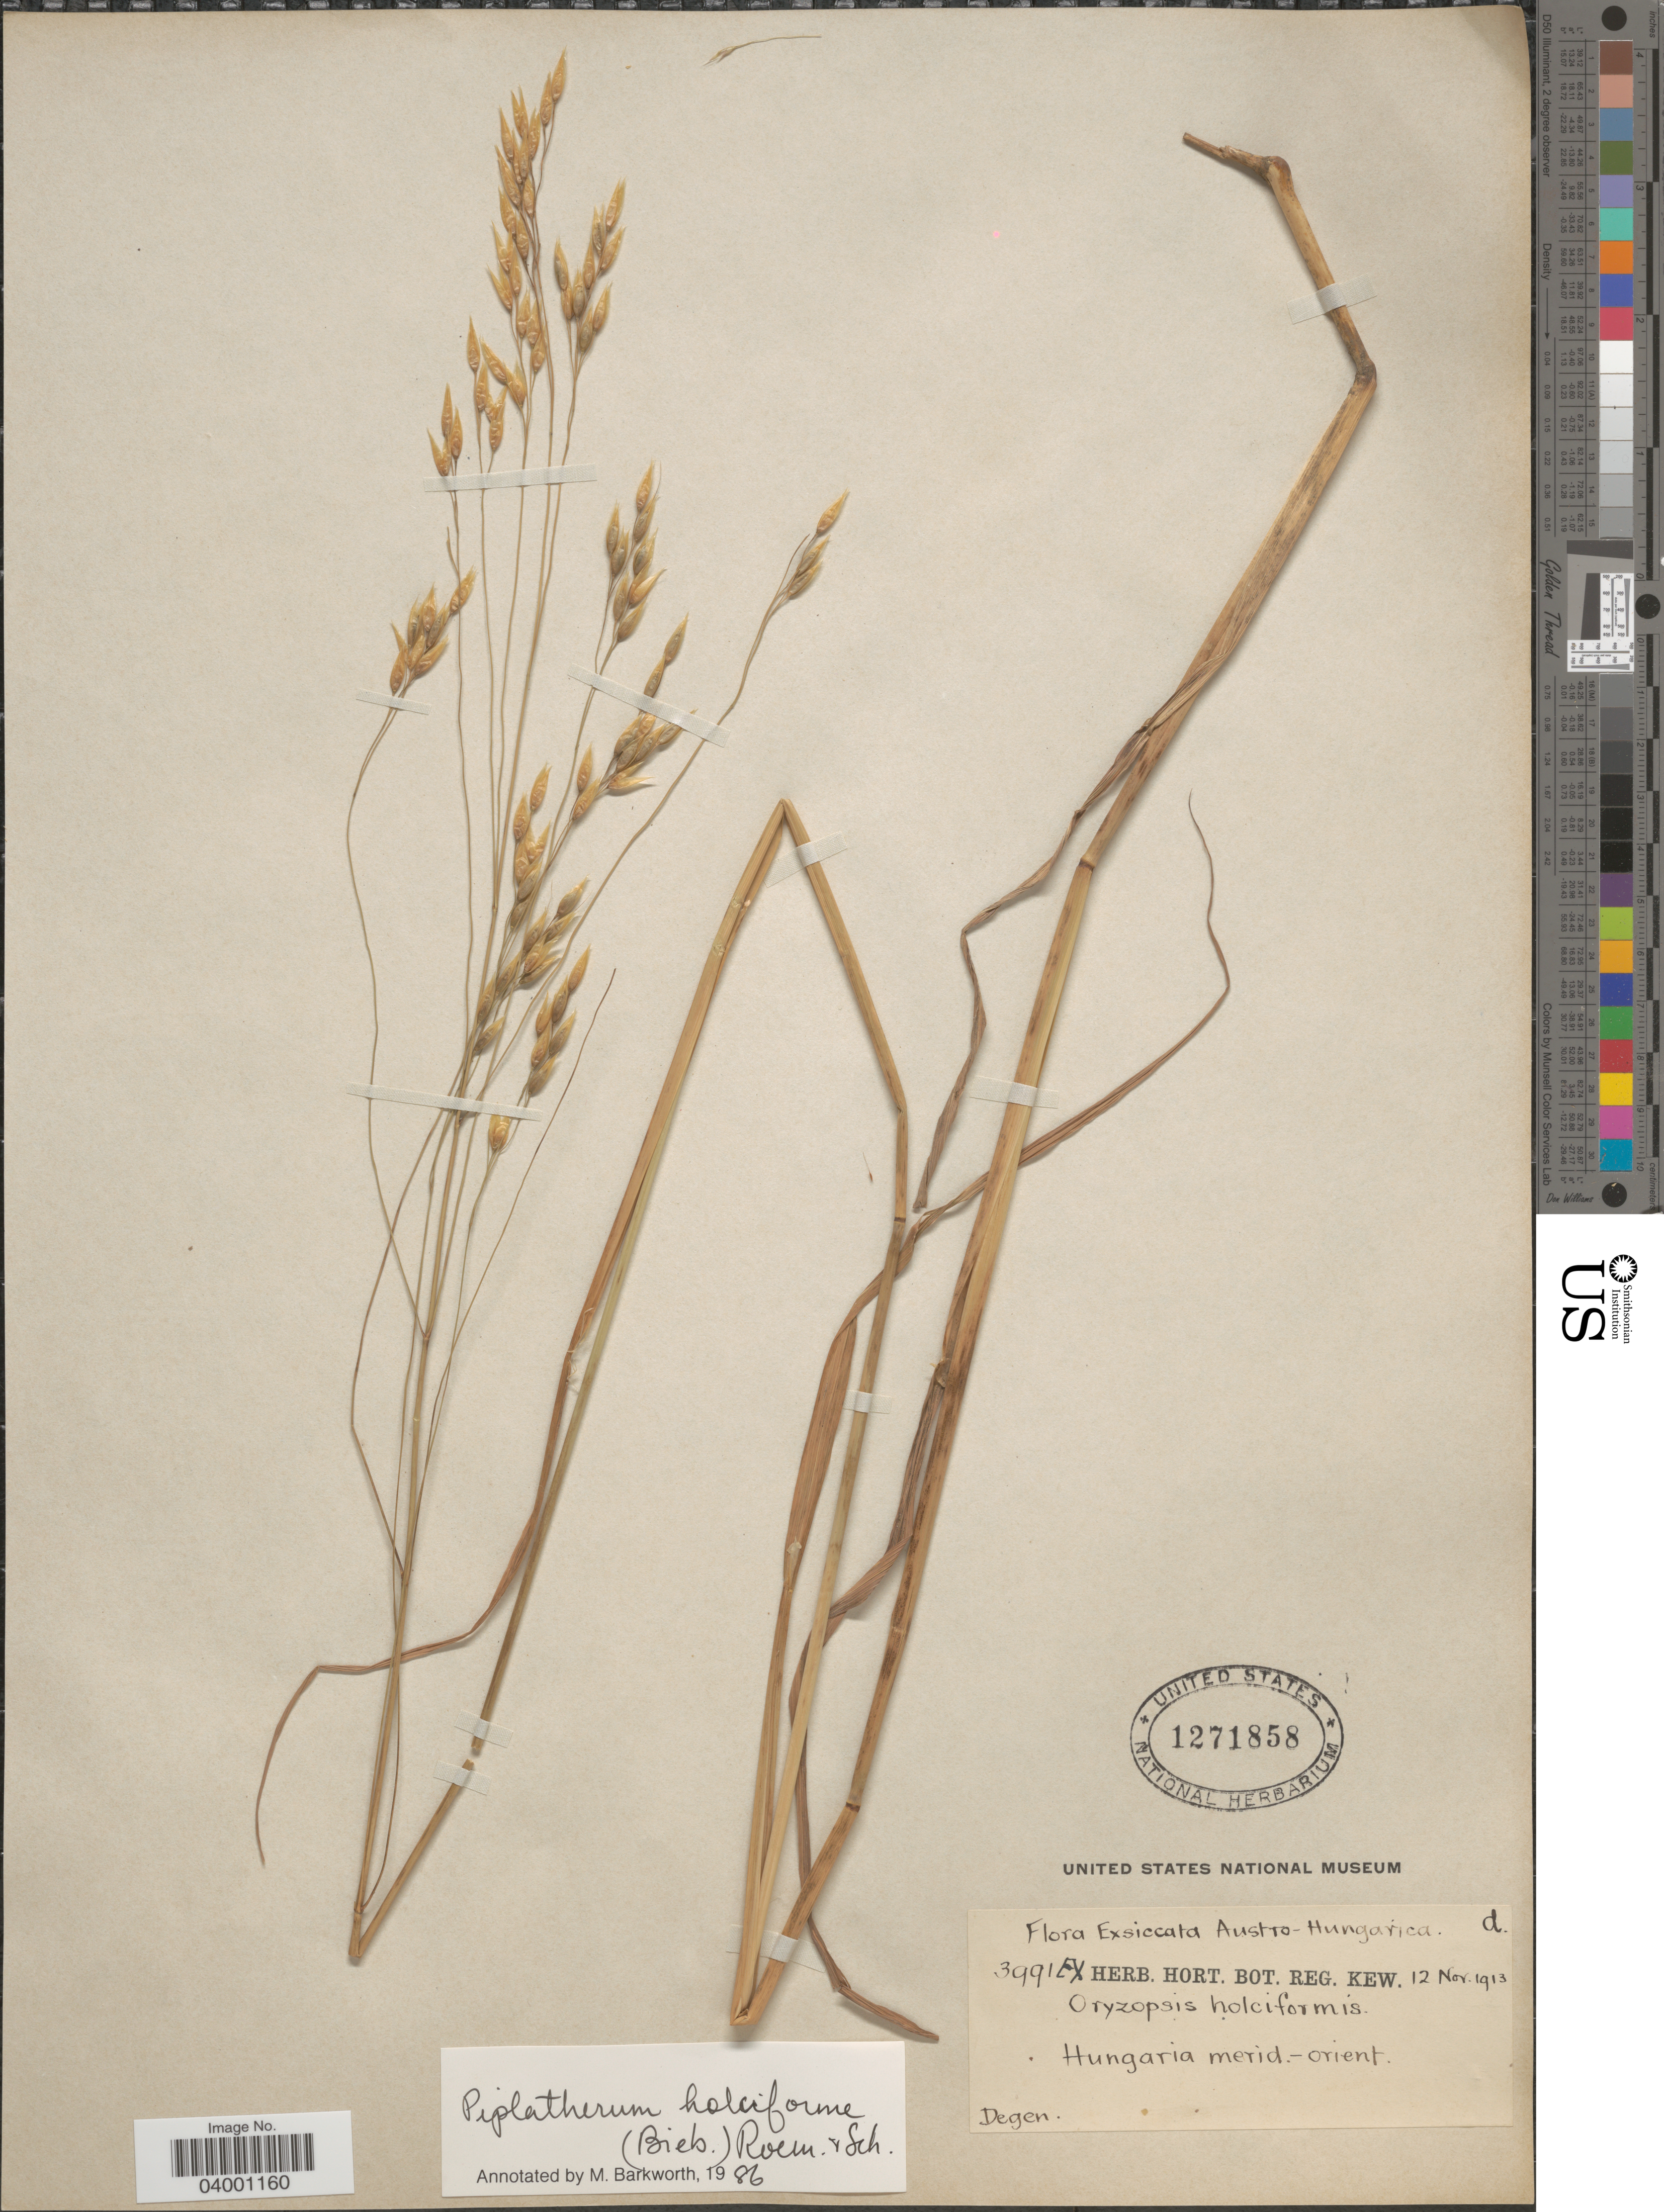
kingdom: Plantae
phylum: Tracheophyta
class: Liliopsida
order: Poales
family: Poaceae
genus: Piptatherum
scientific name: Piptatherum holciforme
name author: (M. Bieb.) Roem. & Schult.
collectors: Degen.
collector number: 3991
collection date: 1913-11-12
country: Hungary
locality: Austro-Hungarica. Hungaria merid.-orient.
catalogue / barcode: US 1271858